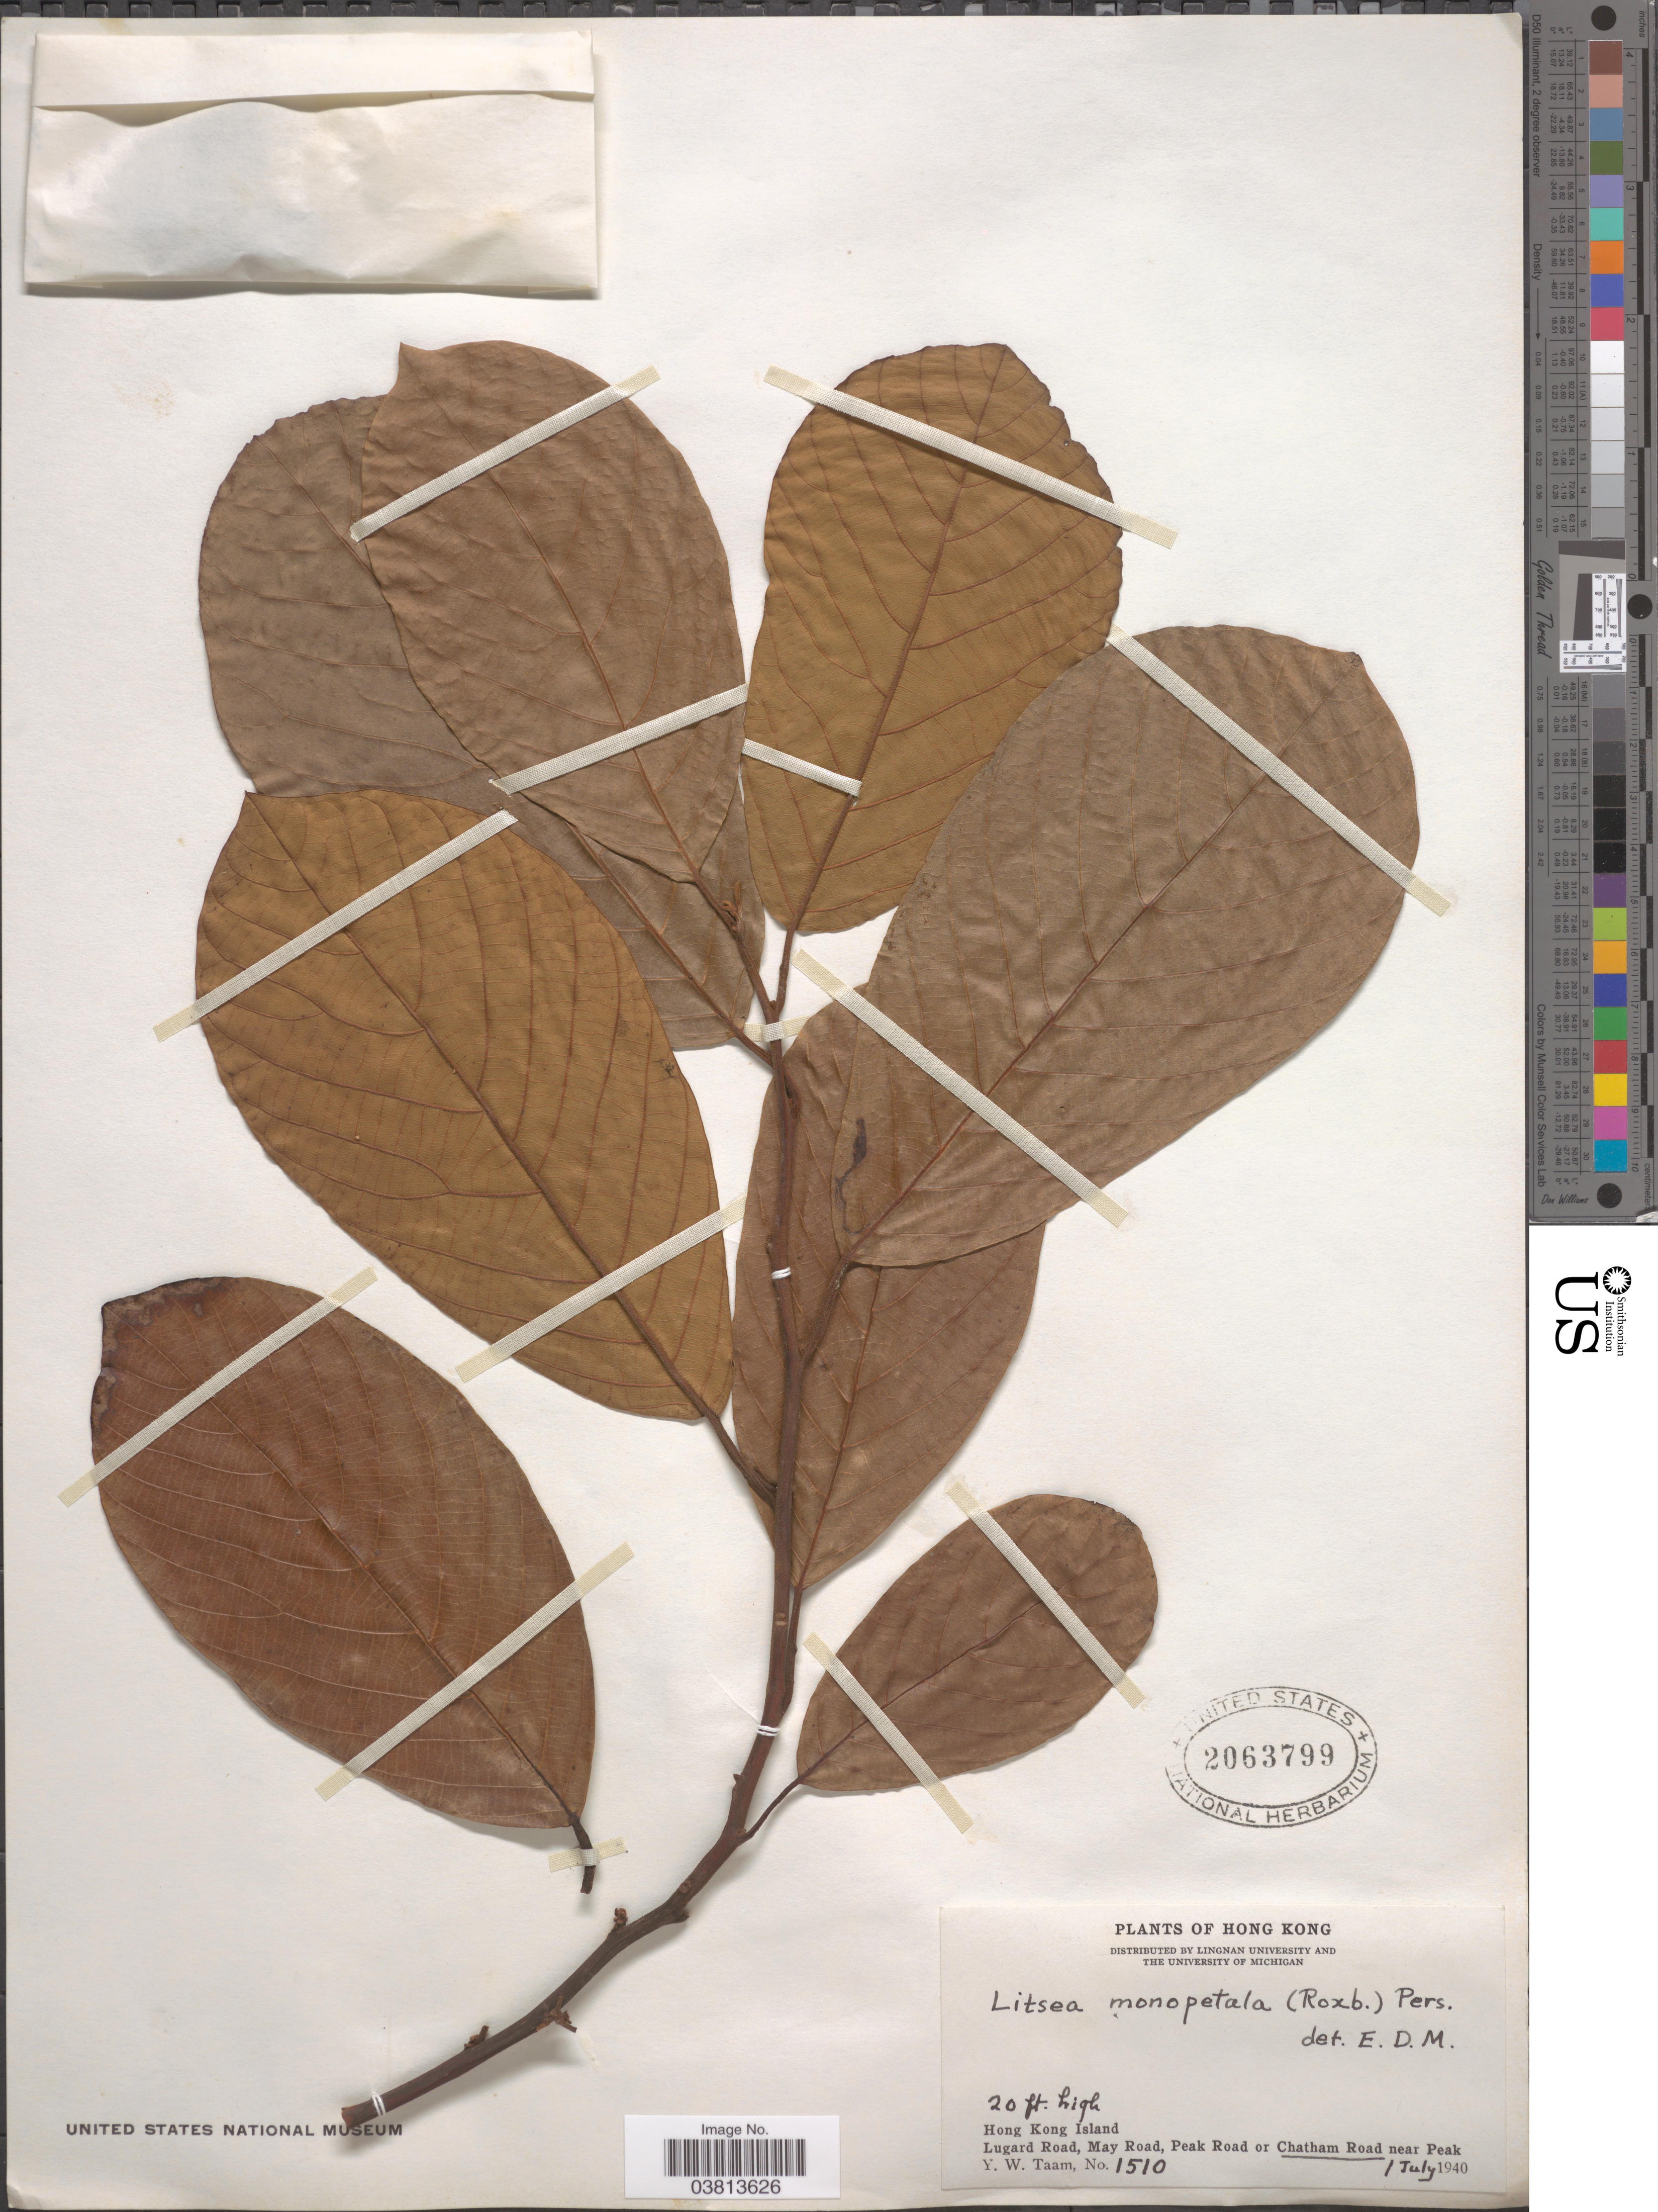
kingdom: Plantae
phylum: Tracheophyta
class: Magnoliopsida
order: Laurales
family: Lauraceae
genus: Litsea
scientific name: Litsea monopetala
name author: (Roxb.) Pers.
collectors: Y. W. Taam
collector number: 1510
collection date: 1940-07-01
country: China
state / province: Hong Kong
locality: Hong Kong Island. Chatham Road near Peak.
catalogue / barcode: US 2063799